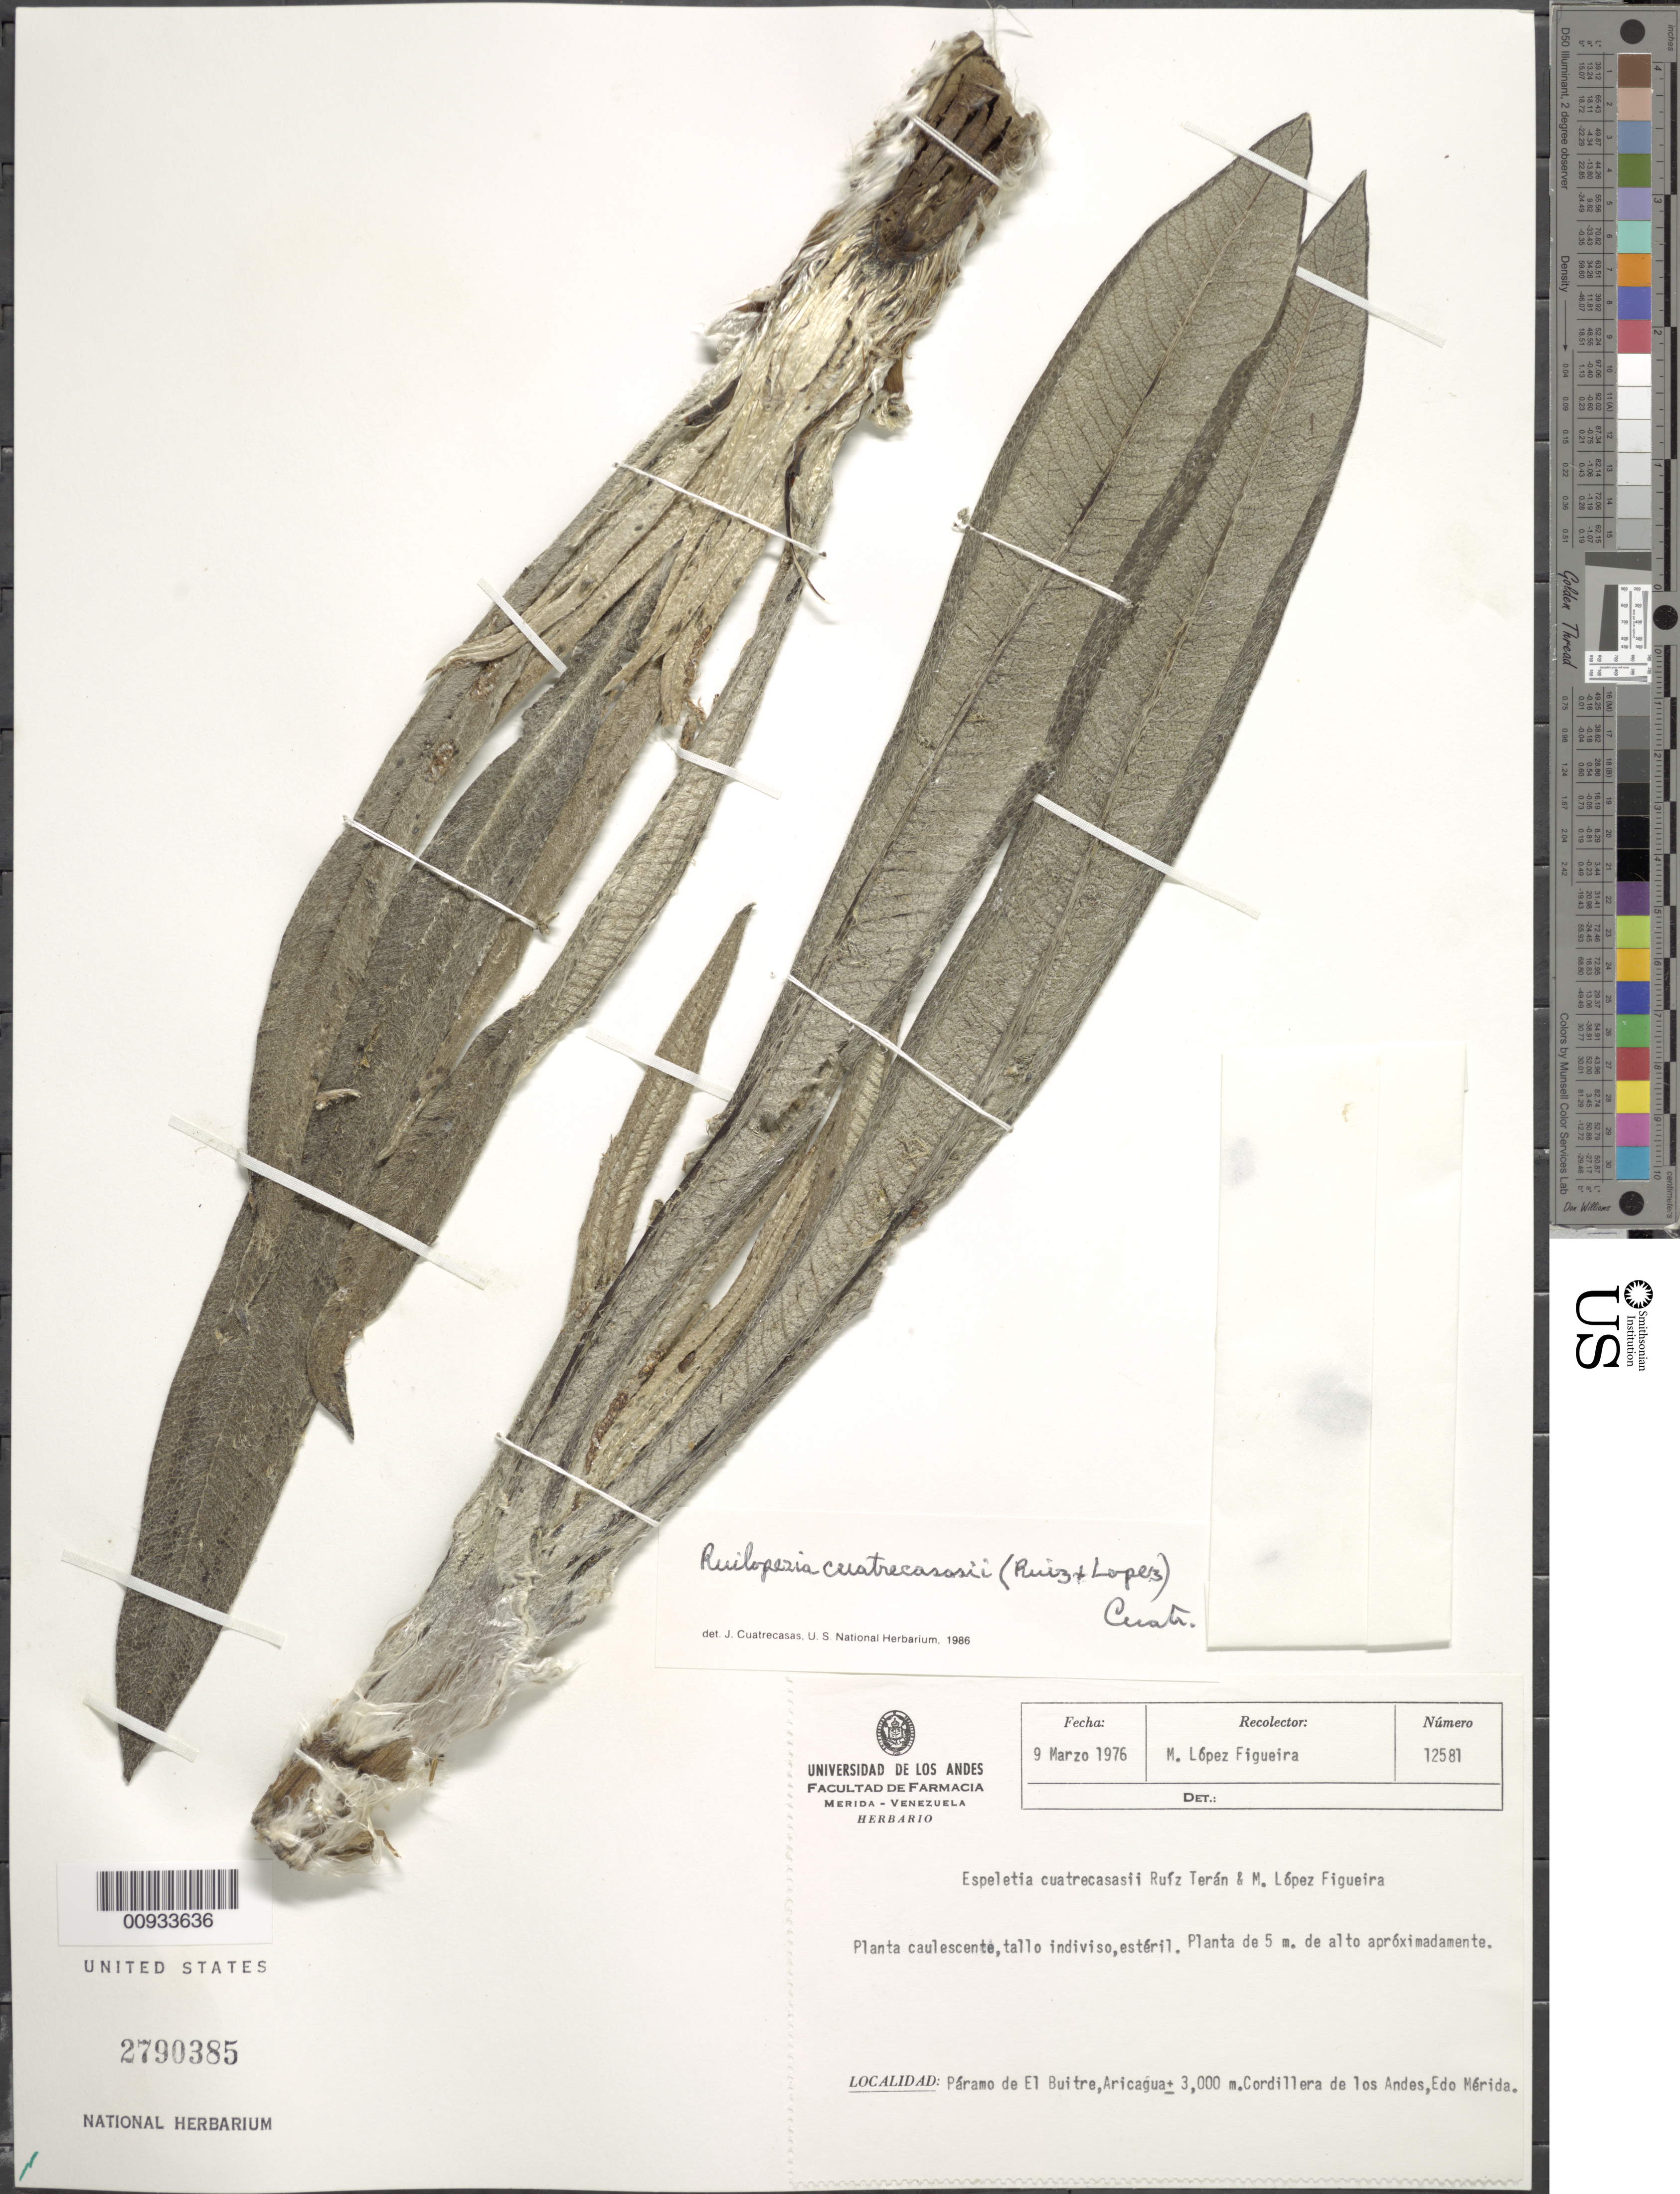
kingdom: Plantae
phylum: Tracheophyta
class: Magnoliopsida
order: Asterales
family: Asteraceae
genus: Ruilopezia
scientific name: Ruilopezia cuatracasasii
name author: (Ruiz & Lopez) Cuatrec.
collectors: M. López Figueiras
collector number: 12581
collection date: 1976-03-09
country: Venezuela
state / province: Mérida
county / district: Aricagua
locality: Páramo de El Buitre. Páramo de El Buitre, Aricagua. Cordillera de los Andes.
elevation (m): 3000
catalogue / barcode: US 2790385